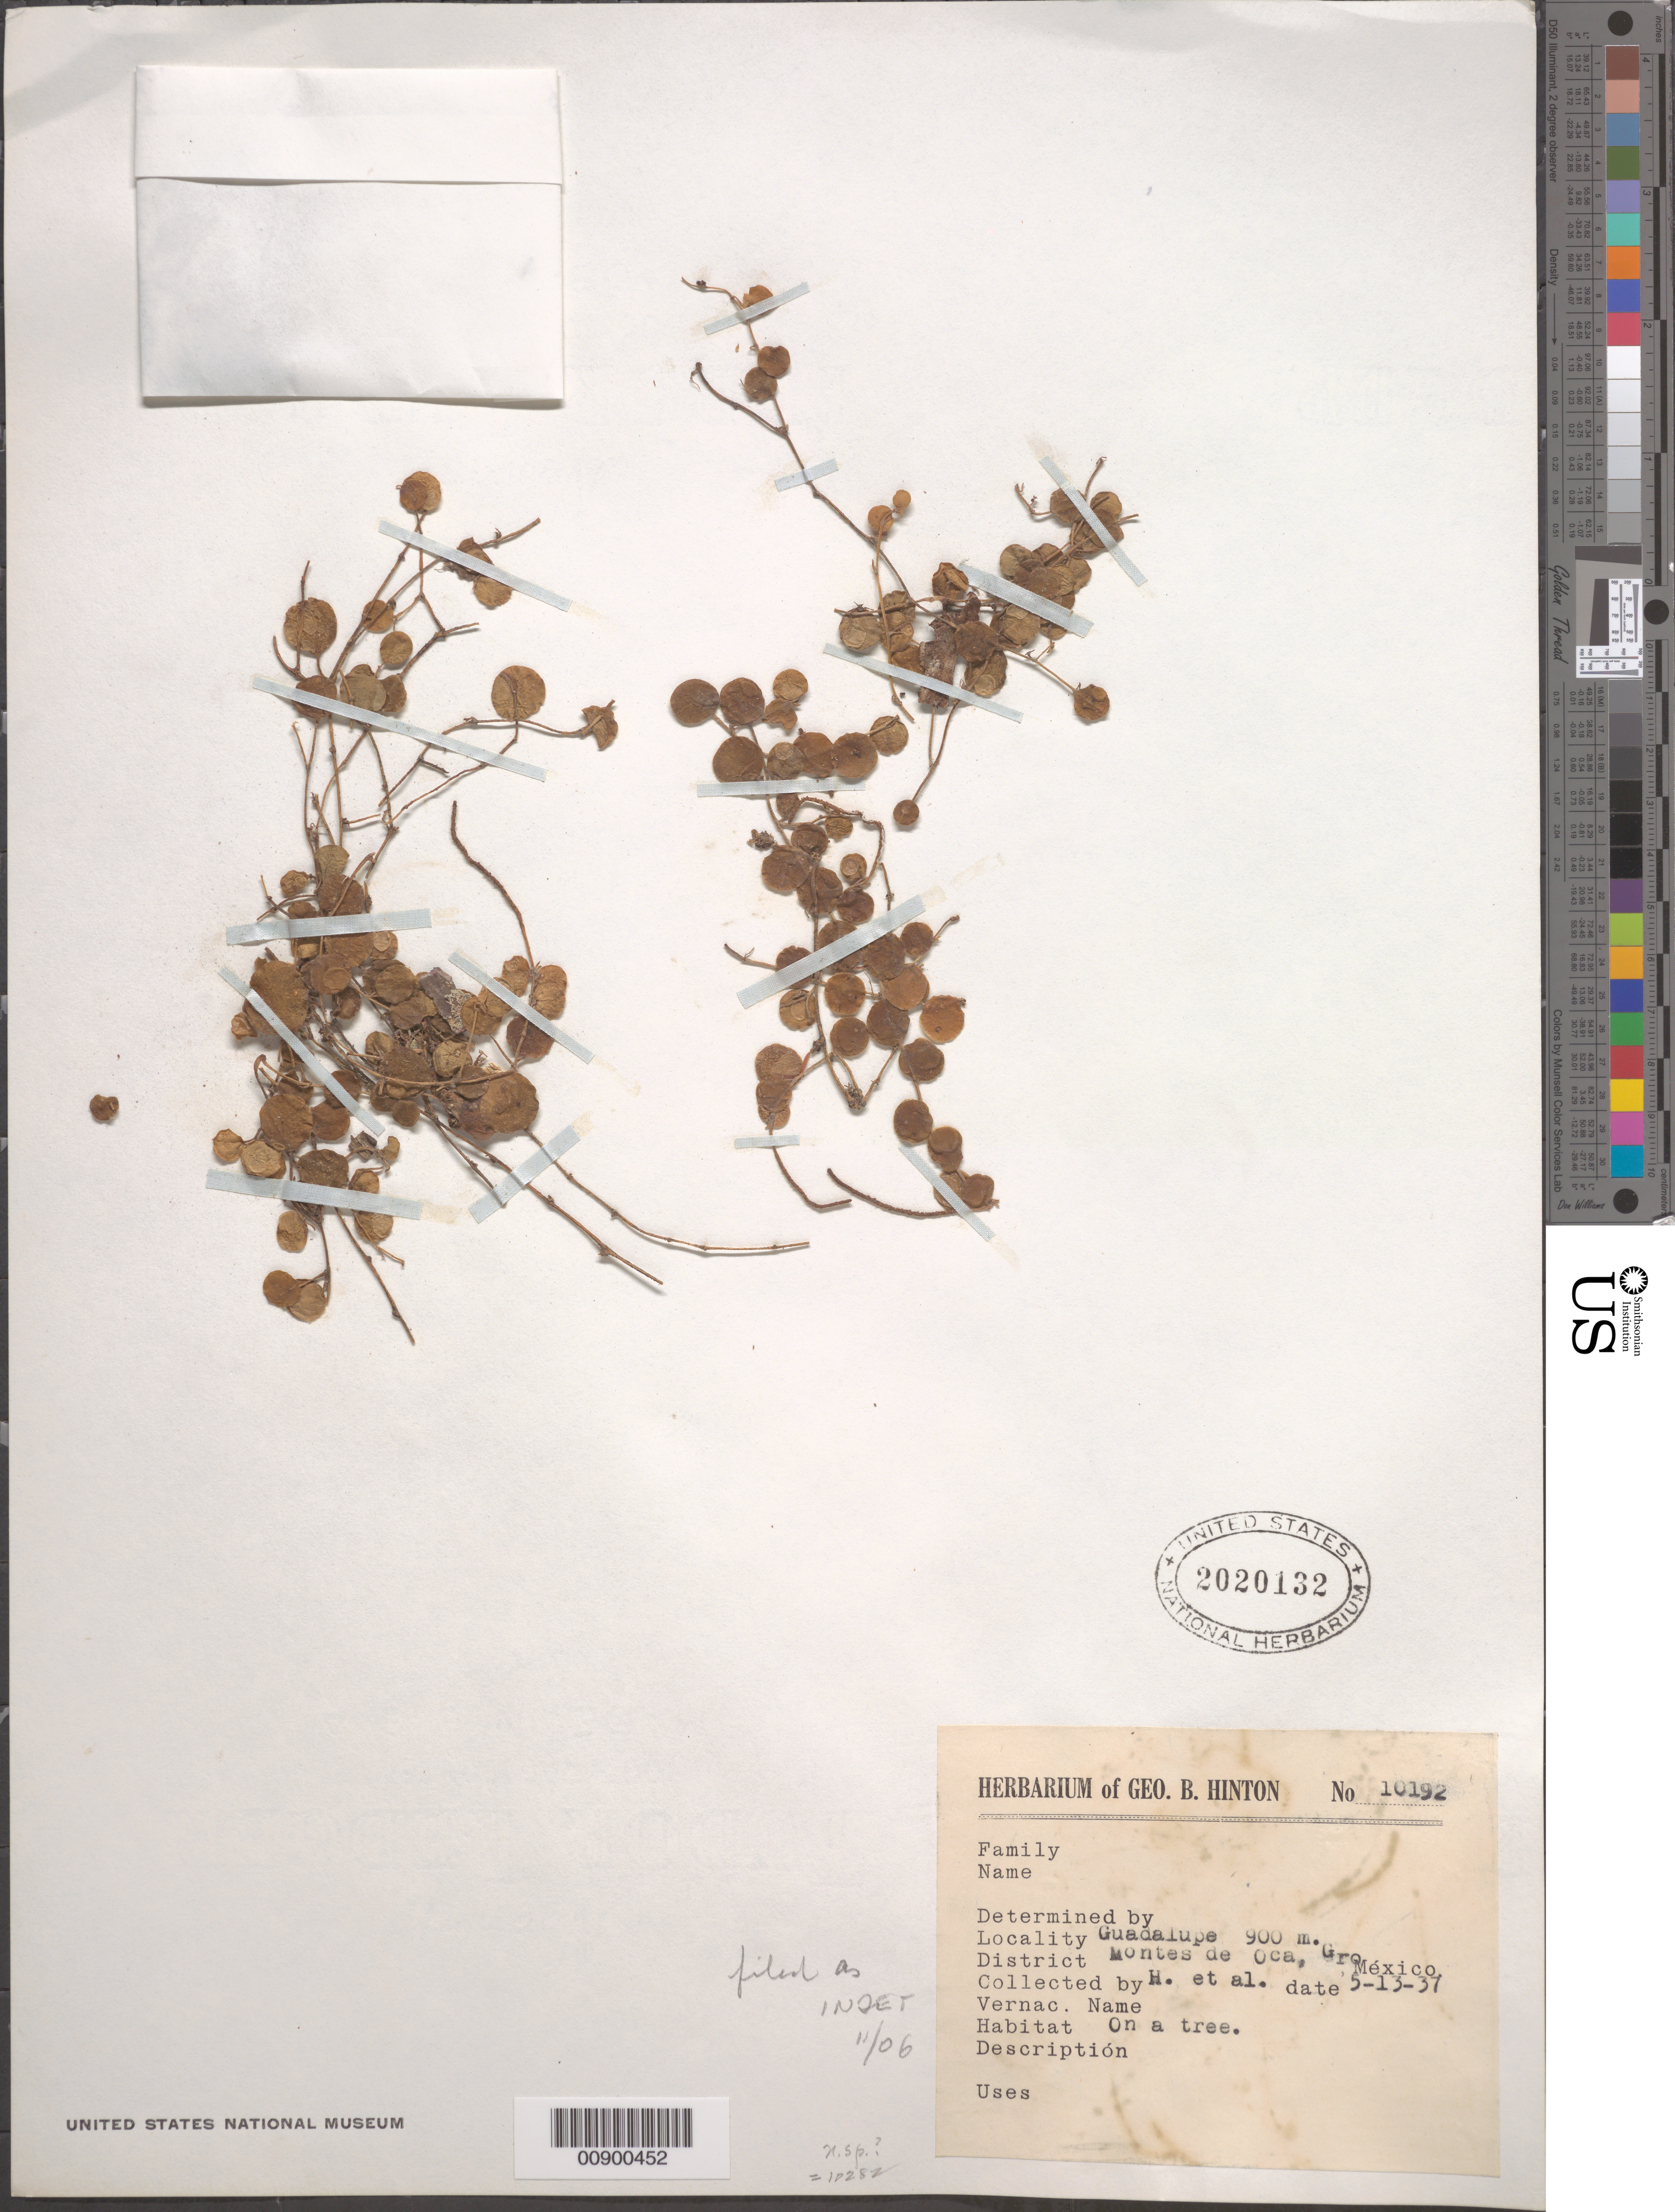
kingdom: Plantae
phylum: Tracheophyta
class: Magnoliopsida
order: Piperales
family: Piperaceae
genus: Peperomia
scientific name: Peperomia rotundifolia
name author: (L.) Kunth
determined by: Jiménez, José Estaban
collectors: G. B. Hinton & et al.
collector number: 10192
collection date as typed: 13 May 1937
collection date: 1937-05-13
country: Mexico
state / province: Guerrero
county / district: Montes de Oca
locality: Guadalupe, District Montes de Oca, Guerrero.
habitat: On a tree.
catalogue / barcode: US 2020132